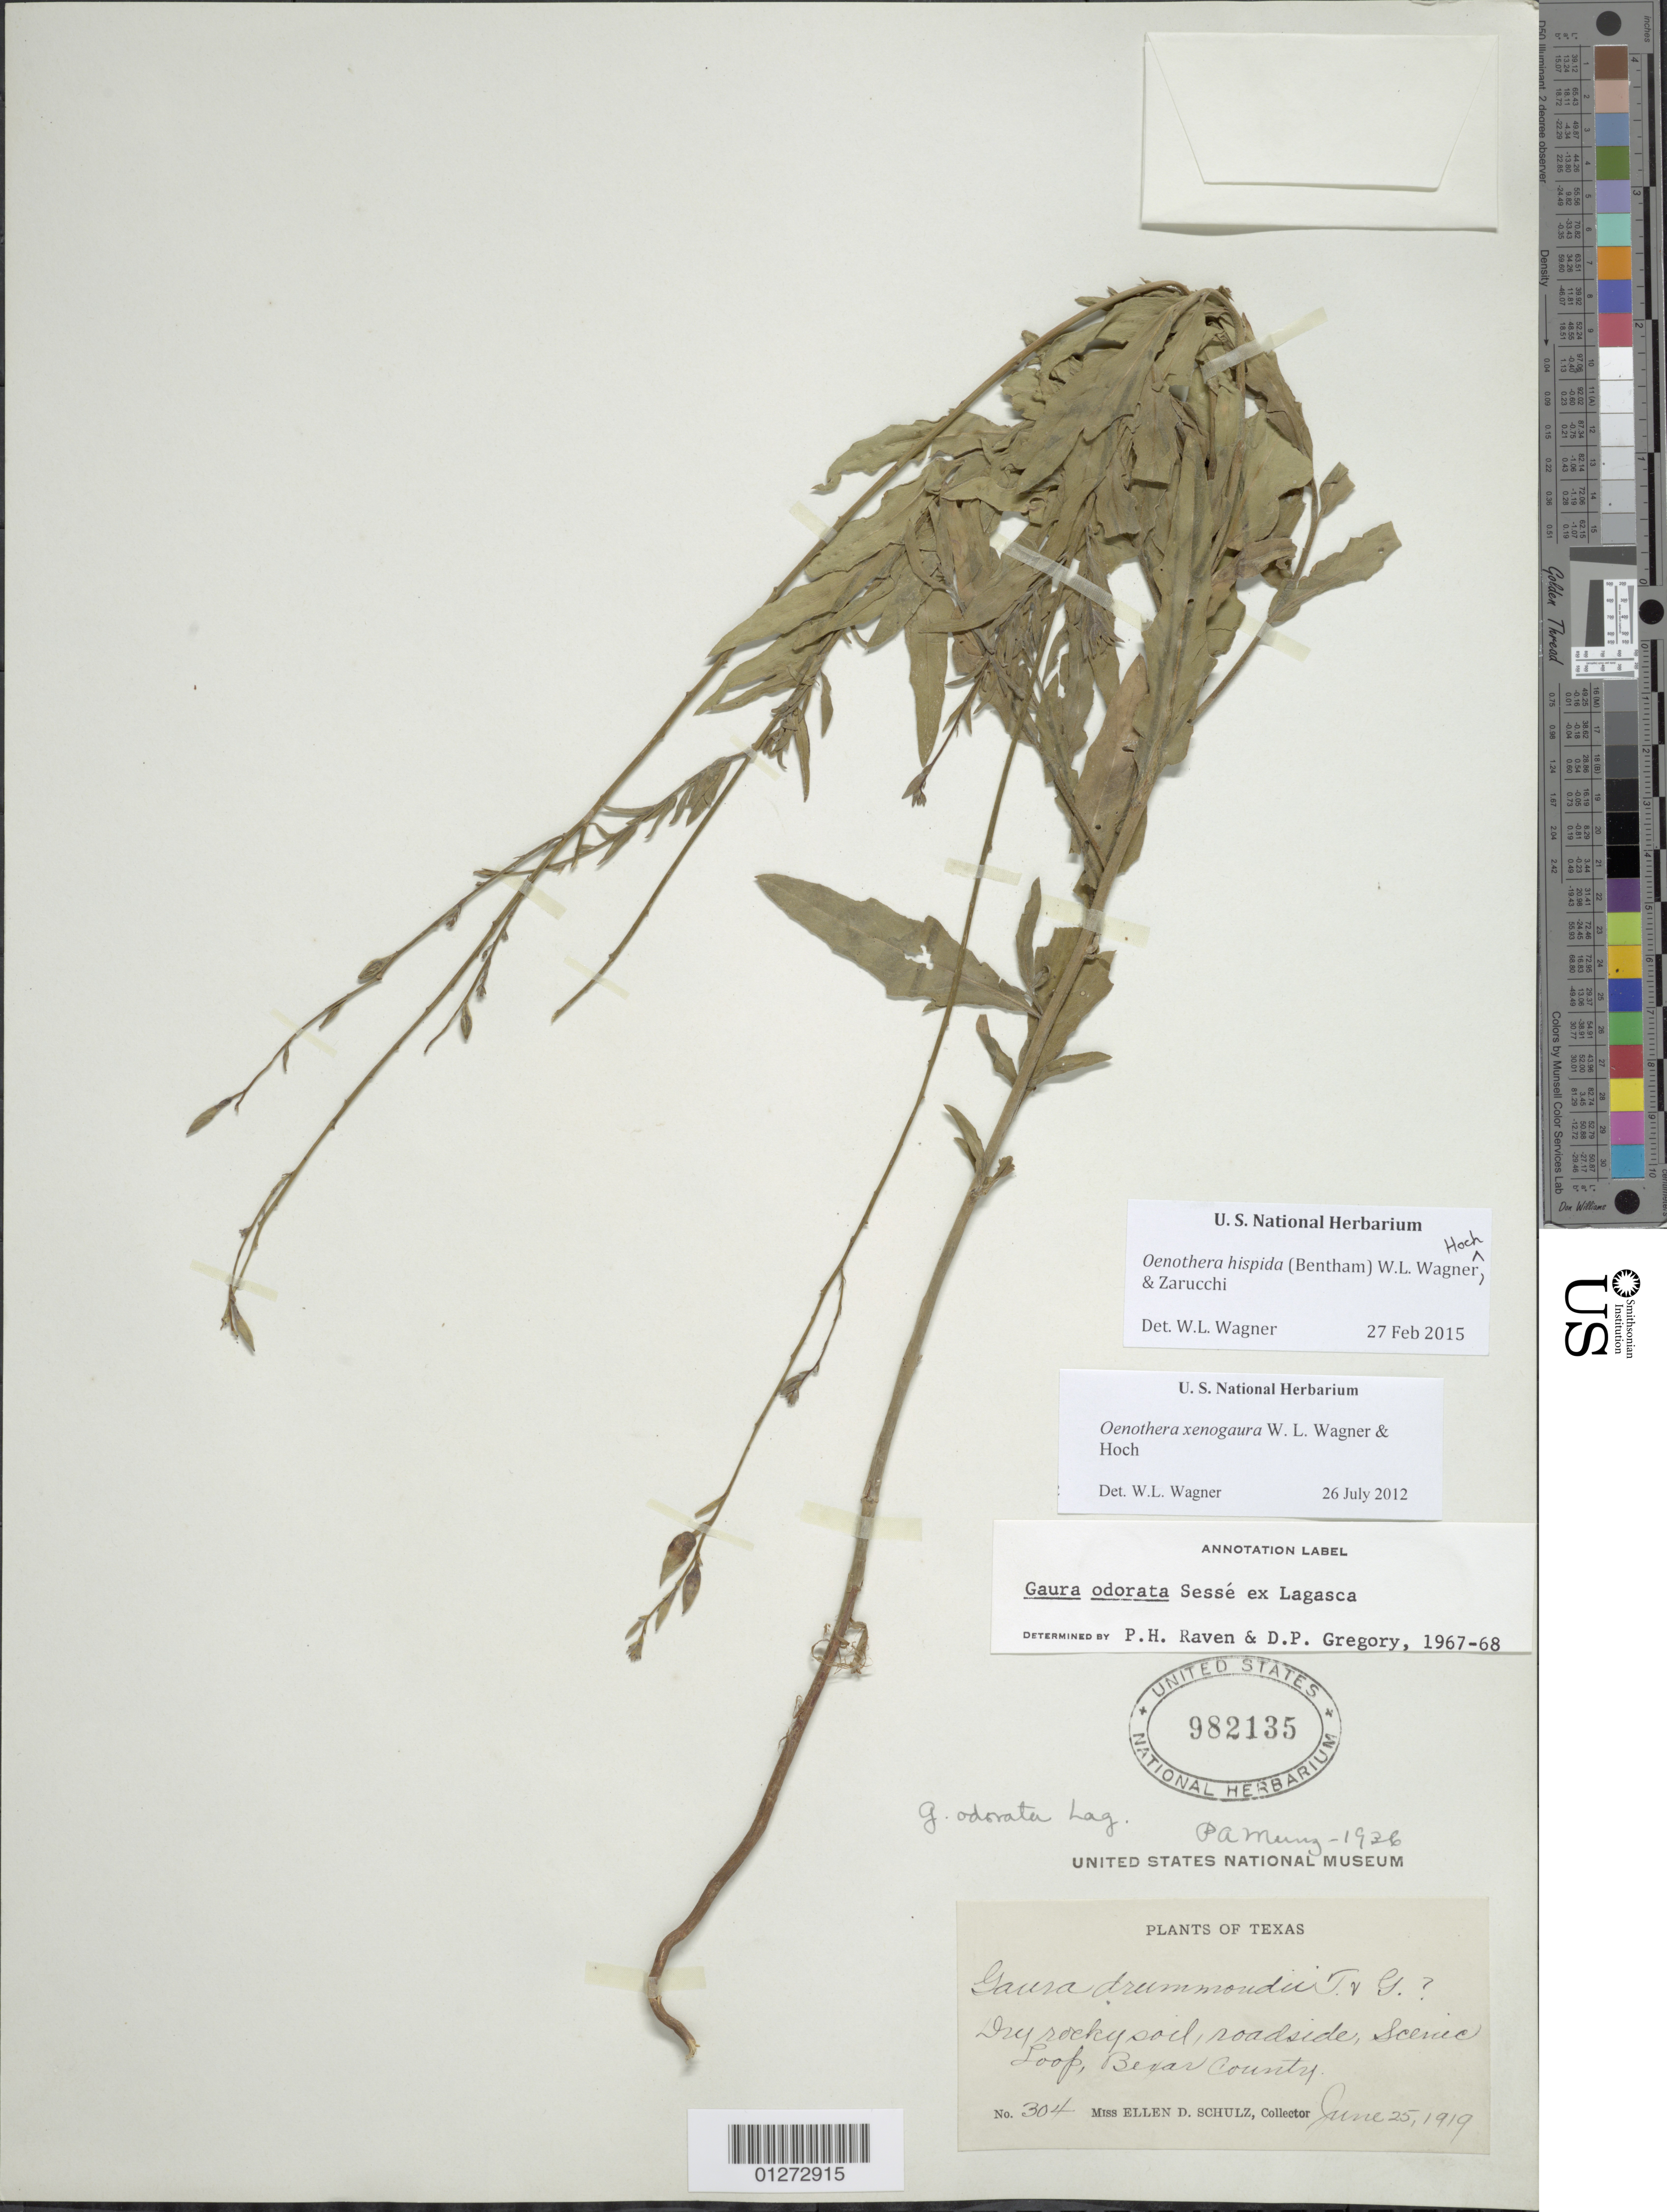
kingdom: Plantae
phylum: Tracheophyta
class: Magnoliopsida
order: Myrtales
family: Onagraceae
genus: Oenothera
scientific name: Oenothera hispida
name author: (Benth.) W.L. Wagner et al.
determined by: Wagner, W. L., (BOT), Smithsonian Institution - National Museum of Natural History (UNITED STATES)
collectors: E. D. Schulz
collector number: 304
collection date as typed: June 25, 1919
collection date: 1919-06-25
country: United States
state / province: Texas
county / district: Bexar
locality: Scenic Loop.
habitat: Roadside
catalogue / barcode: US 982135